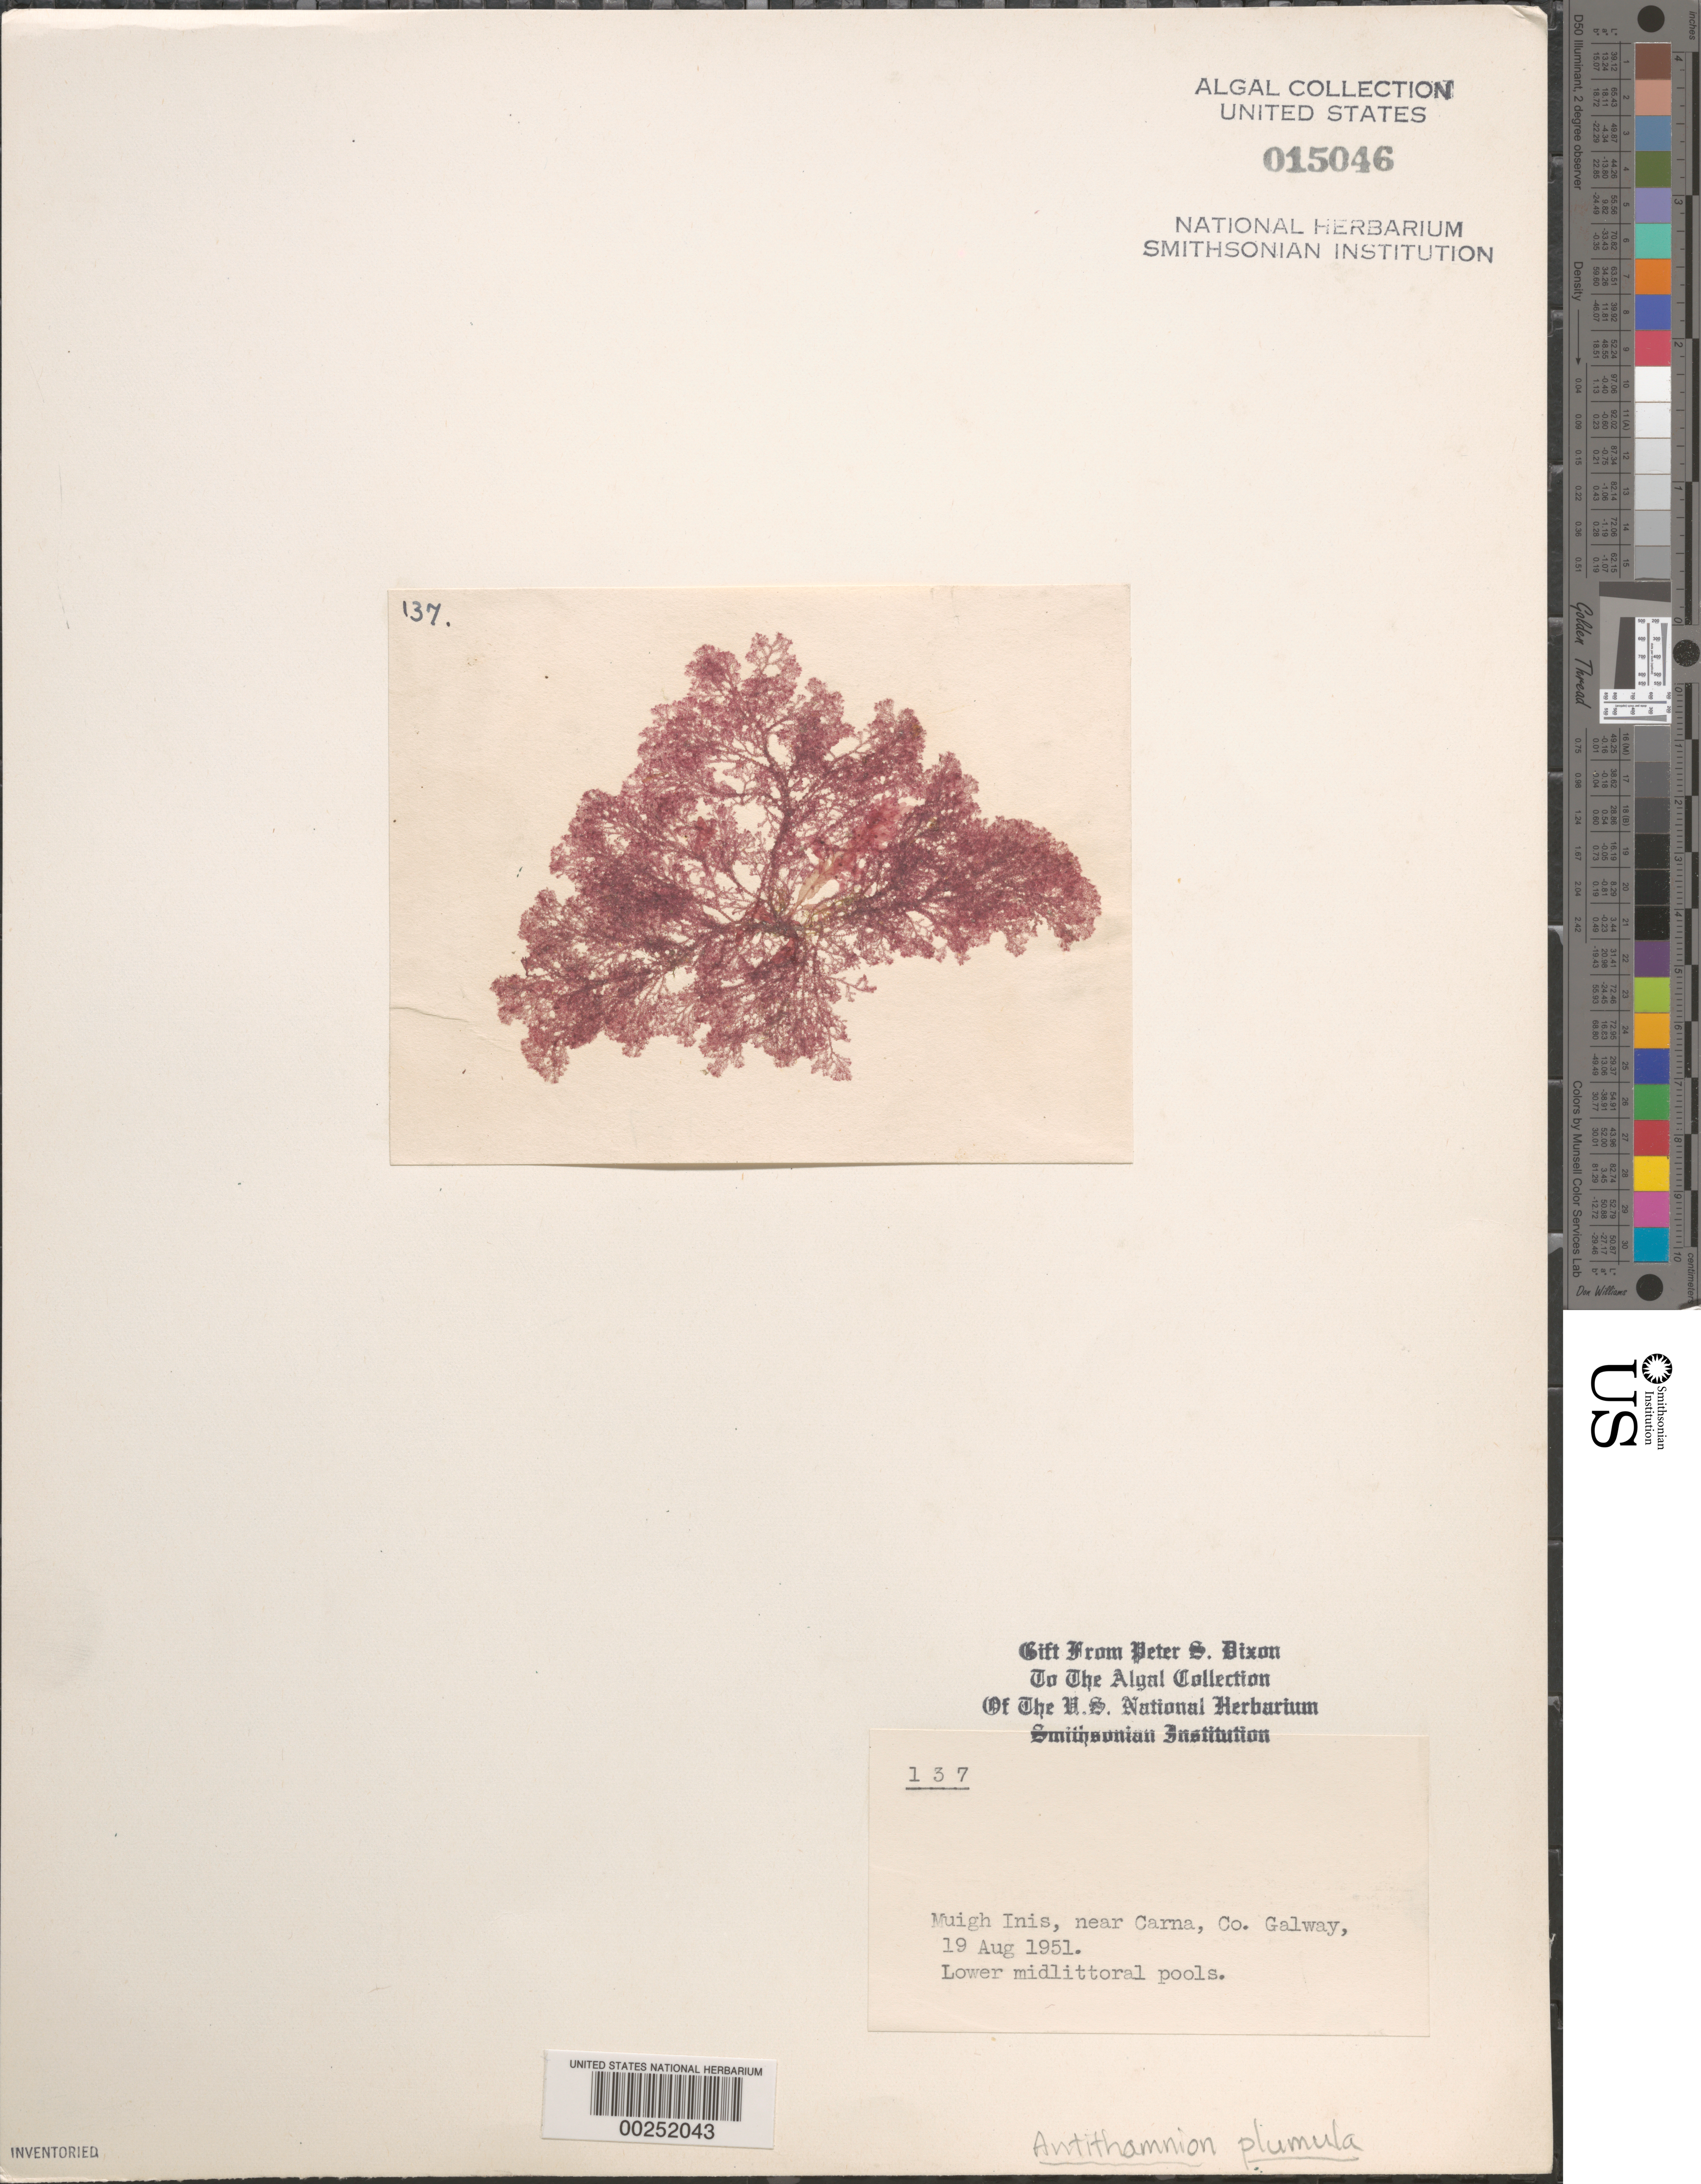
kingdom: Plantae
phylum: Rhodophyta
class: Florideophyceae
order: Ceramiales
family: Ceramiaceae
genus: Pterothamnion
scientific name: Pterothamnion plumula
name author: (J. Ellis) Näg.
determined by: Algae name updating Project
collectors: P. S. Dixon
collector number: PSD 137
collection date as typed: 19 Aug 1951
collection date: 1951-08-19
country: Ireland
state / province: Connaught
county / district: Galway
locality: Muigh Inis, near Carna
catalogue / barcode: US 15046